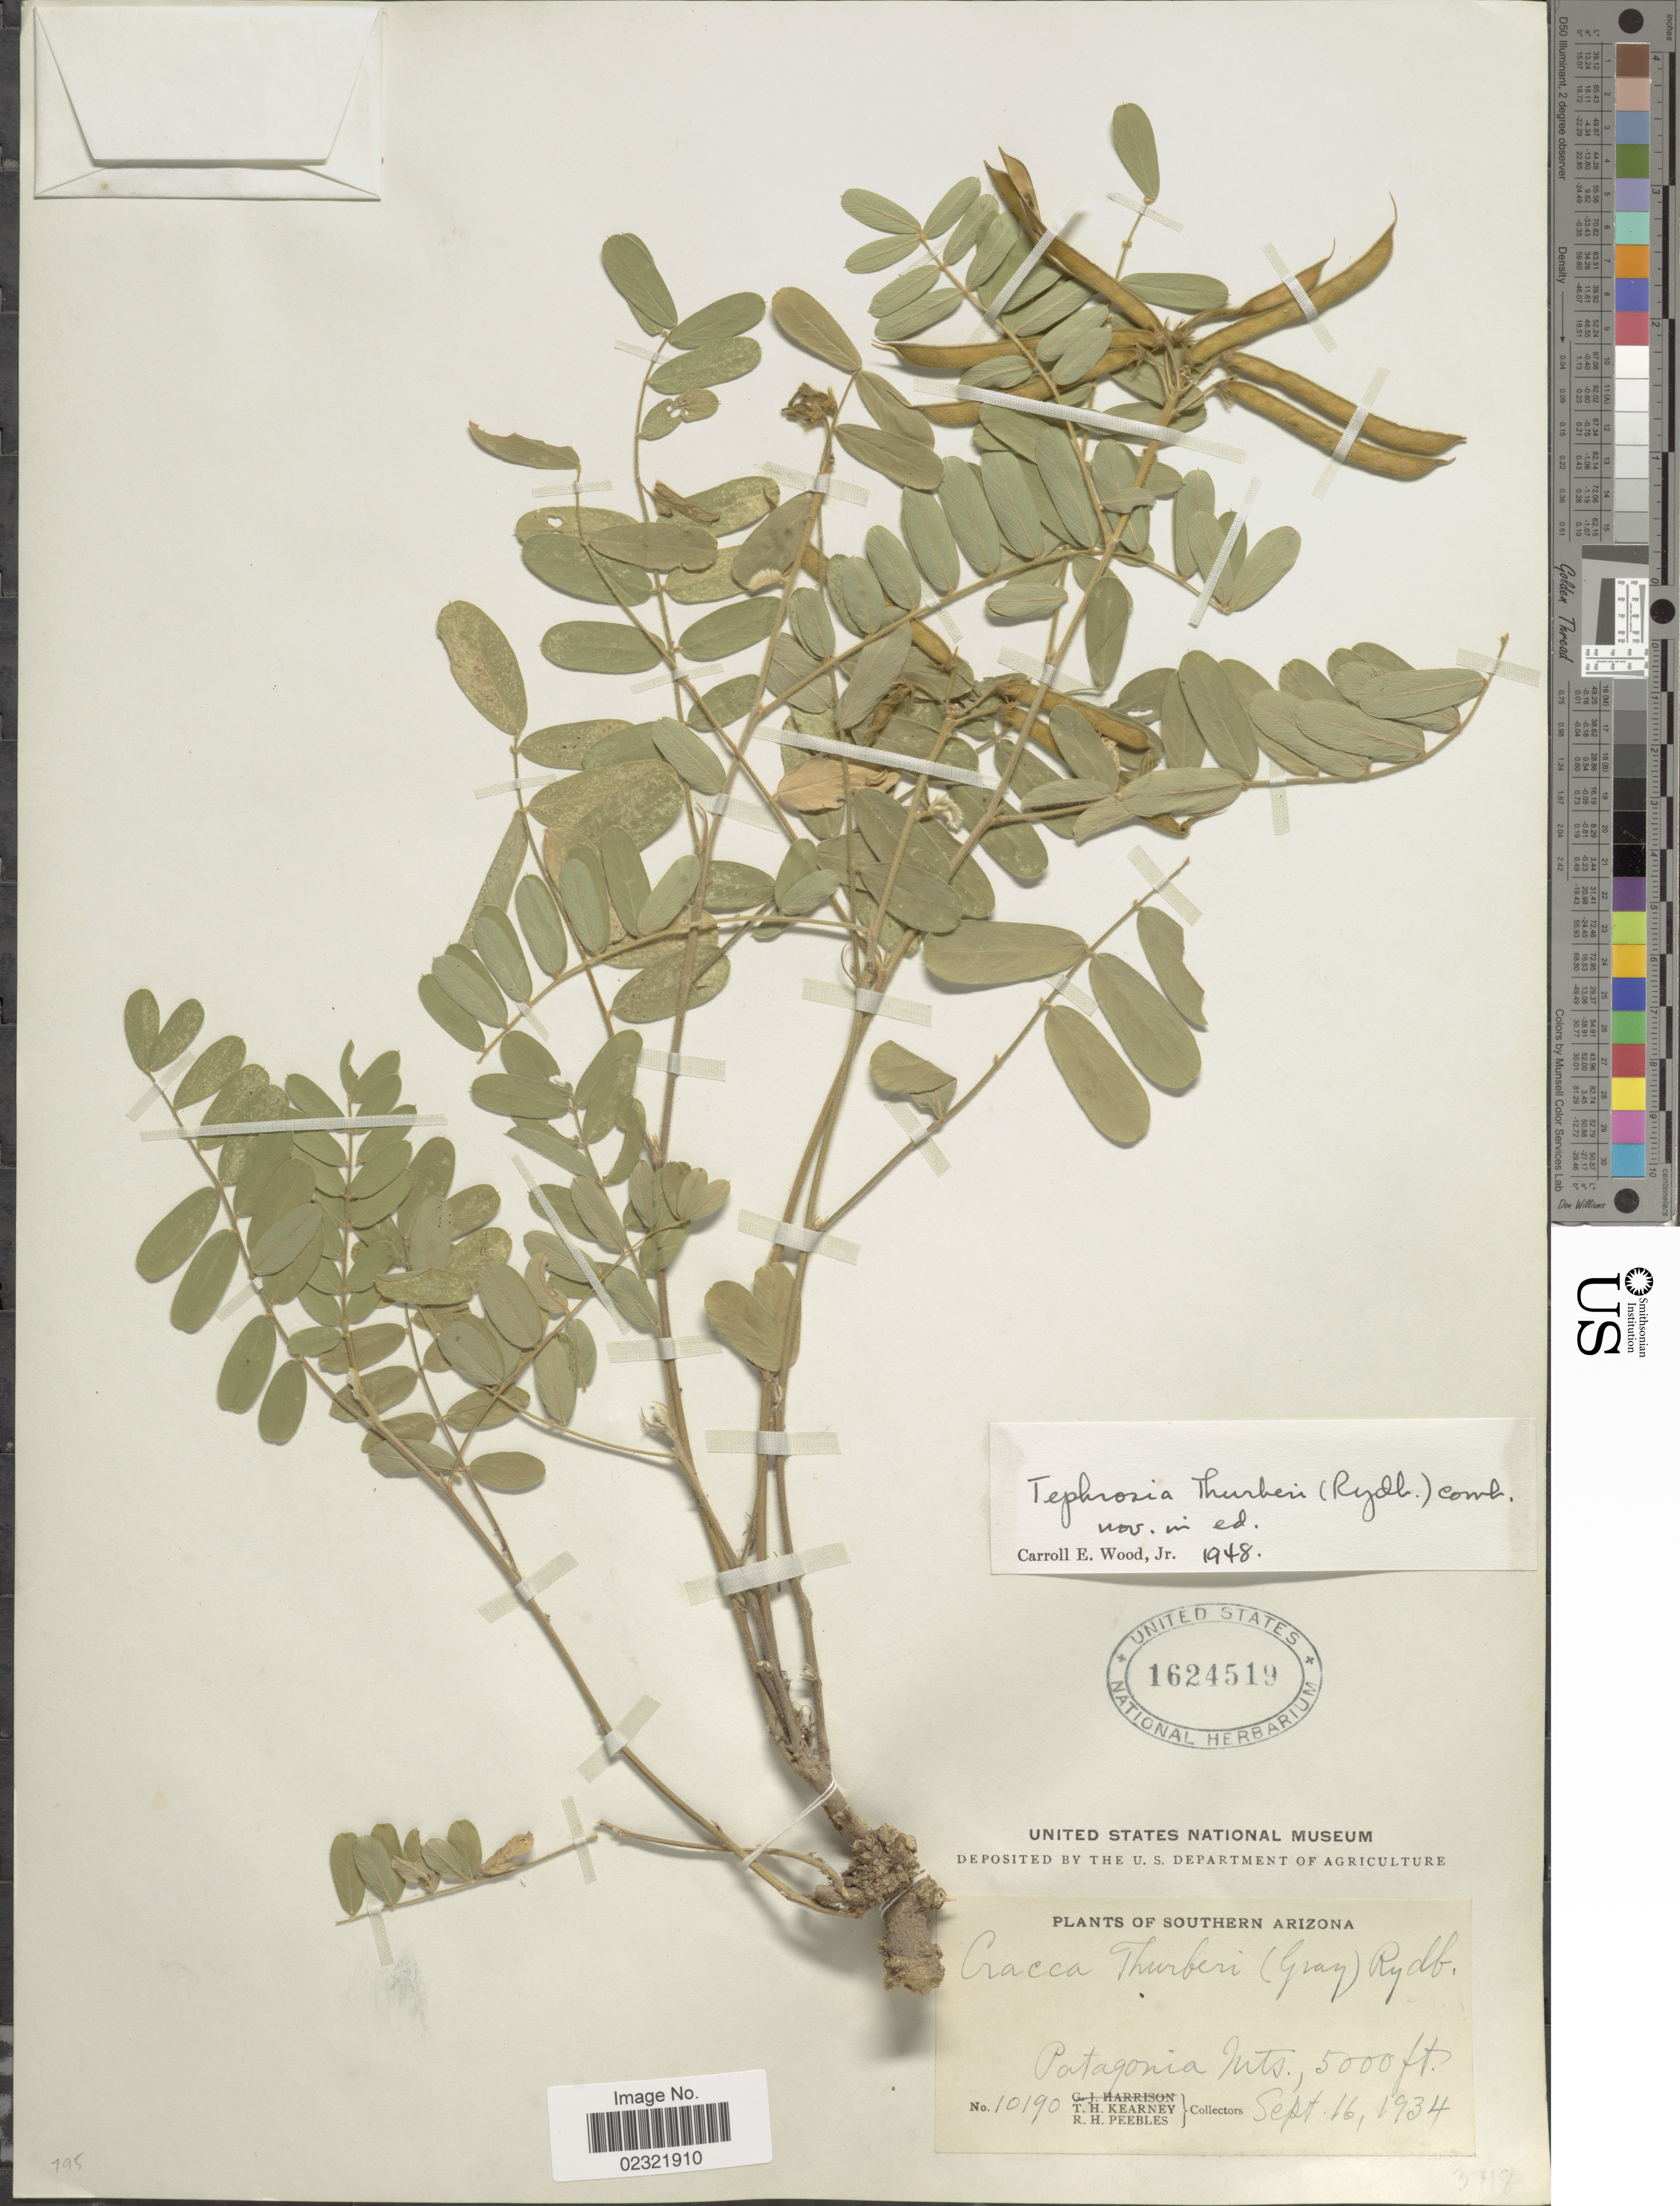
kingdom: Plantae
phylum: Tracheophyta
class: Magnoliopsida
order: Fabales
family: Fabaceae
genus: Tephrosia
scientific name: Tephrosia thurberi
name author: (Rydb.) C.E. Wood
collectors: T. H. Kearney & R. H. Peebles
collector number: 10190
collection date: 1934-09-16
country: United States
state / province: Arizona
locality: Southern Arizona, Patagonia Mts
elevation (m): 1524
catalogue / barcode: US 1624519